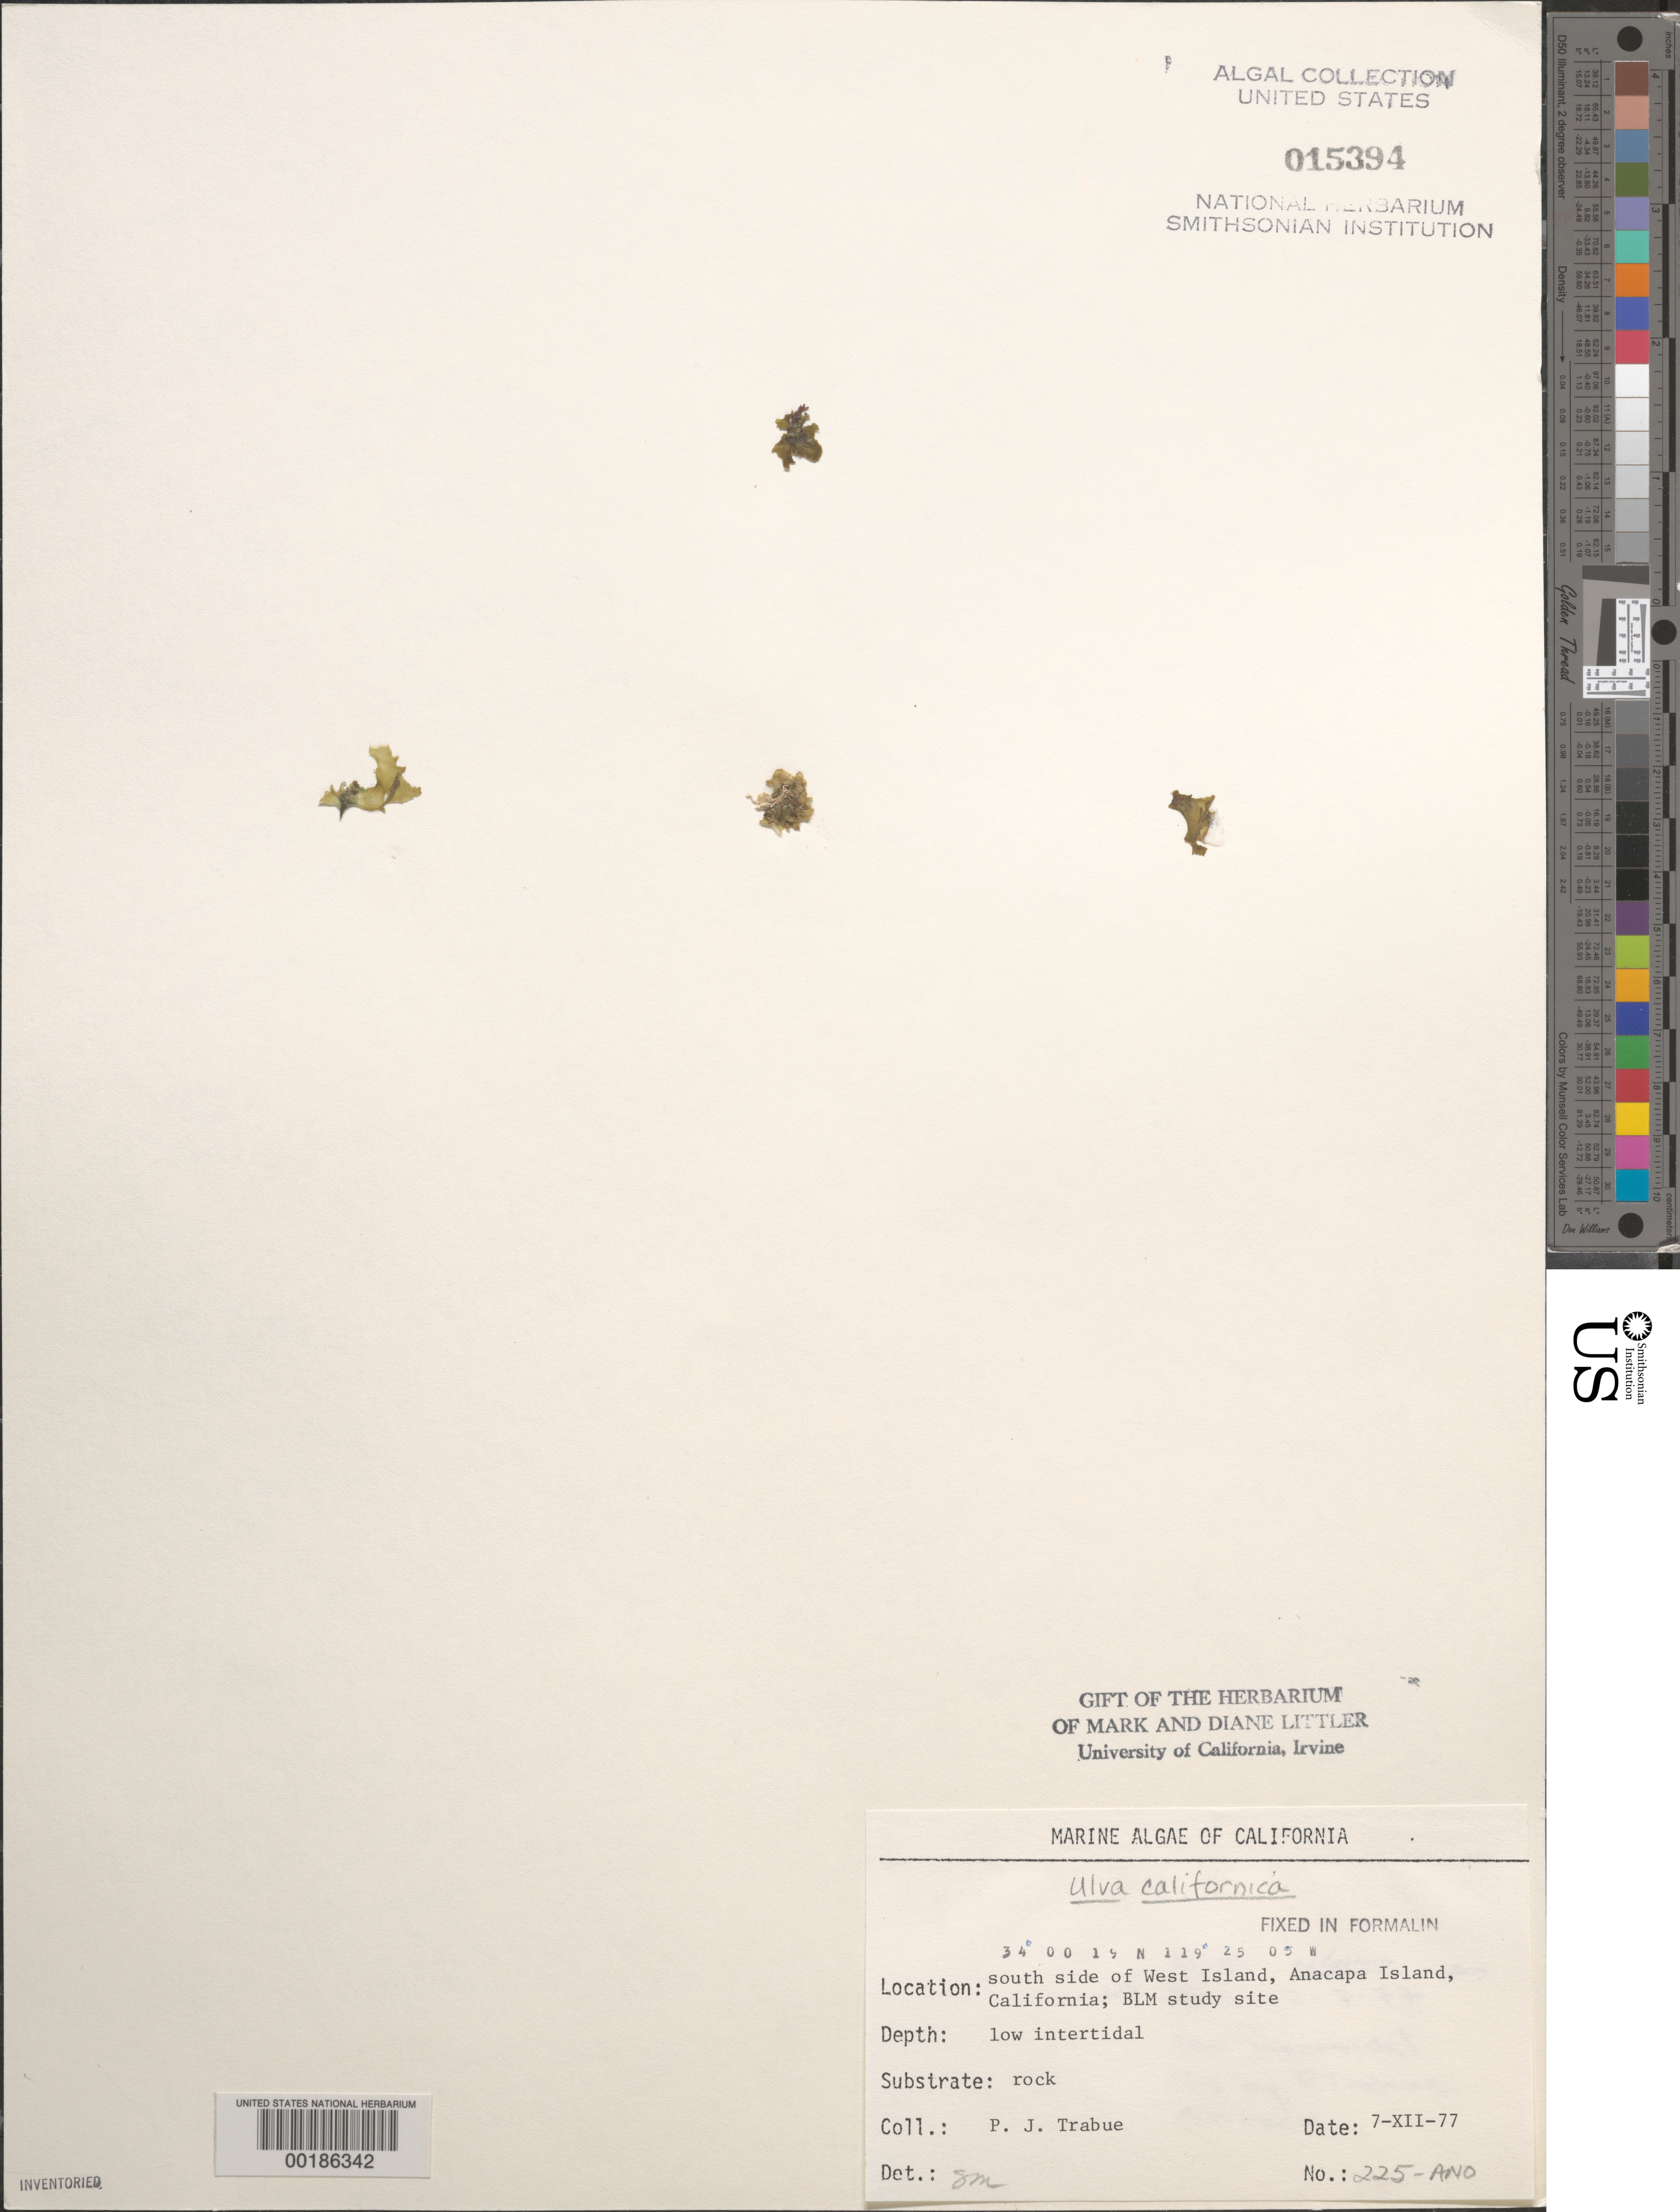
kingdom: Plantae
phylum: Chlorophyta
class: Ulvophyceae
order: Ulvales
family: Ulvaceae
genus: Ulva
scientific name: Ulva californica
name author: N.Wille in Collins et al.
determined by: Murray, S. N.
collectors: P. J. Trabue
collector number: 225-ANO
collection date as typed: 07 Dec 1977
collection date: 1977-12-07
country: United States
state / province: California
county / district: Ventura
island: Anacapa Island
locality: South side of west island, near Cat Rock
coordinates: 34 00'19"N, 119 25'05"W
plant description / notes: BLM-SOCALBIGHT Rocky Intertidal Survey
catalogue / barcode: US 15394